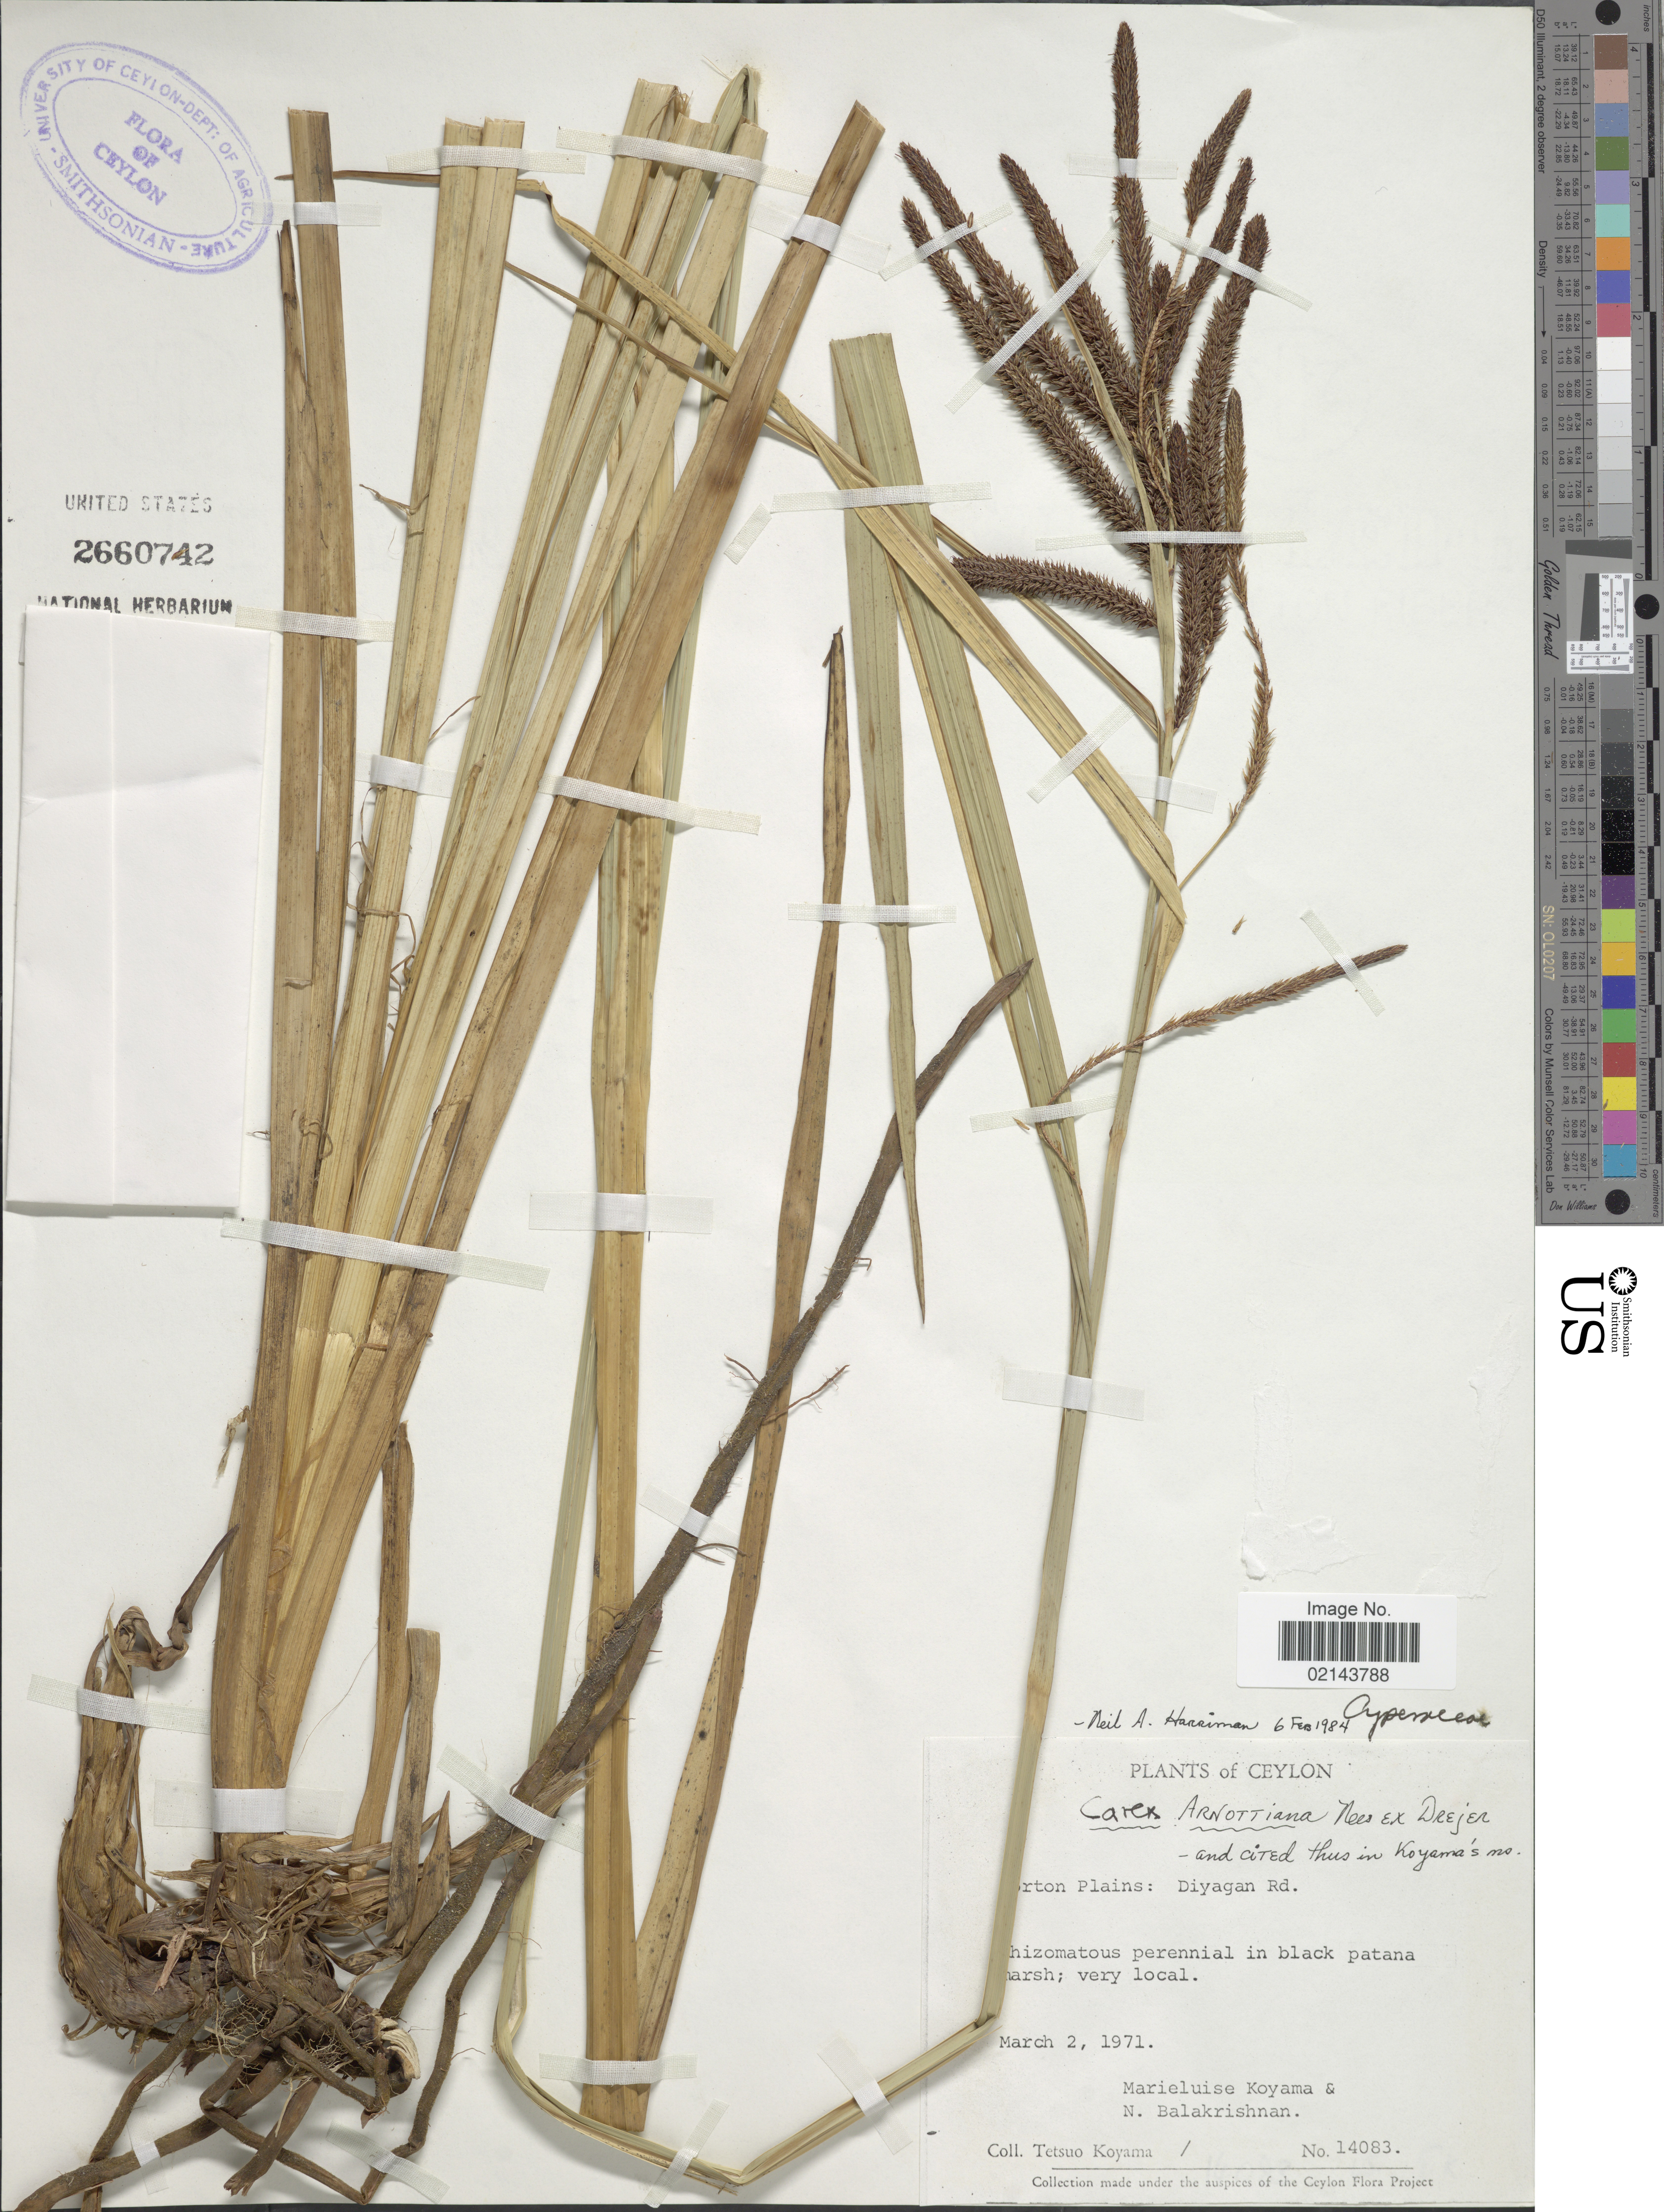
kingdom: Plantae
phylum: Tracheophyta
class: Liliopsida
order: Poales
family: Cyperaceae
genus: Carex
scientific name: Carex arnottiana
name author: Nees ex Drejer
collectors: T. Koyama, M. Koyama & N. Balakrishnan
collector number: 14083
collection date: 1971-03-02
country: Sri Lanka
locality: Ceylon. Horton Plains: Diyagan Rd.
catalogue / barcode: US 2660742